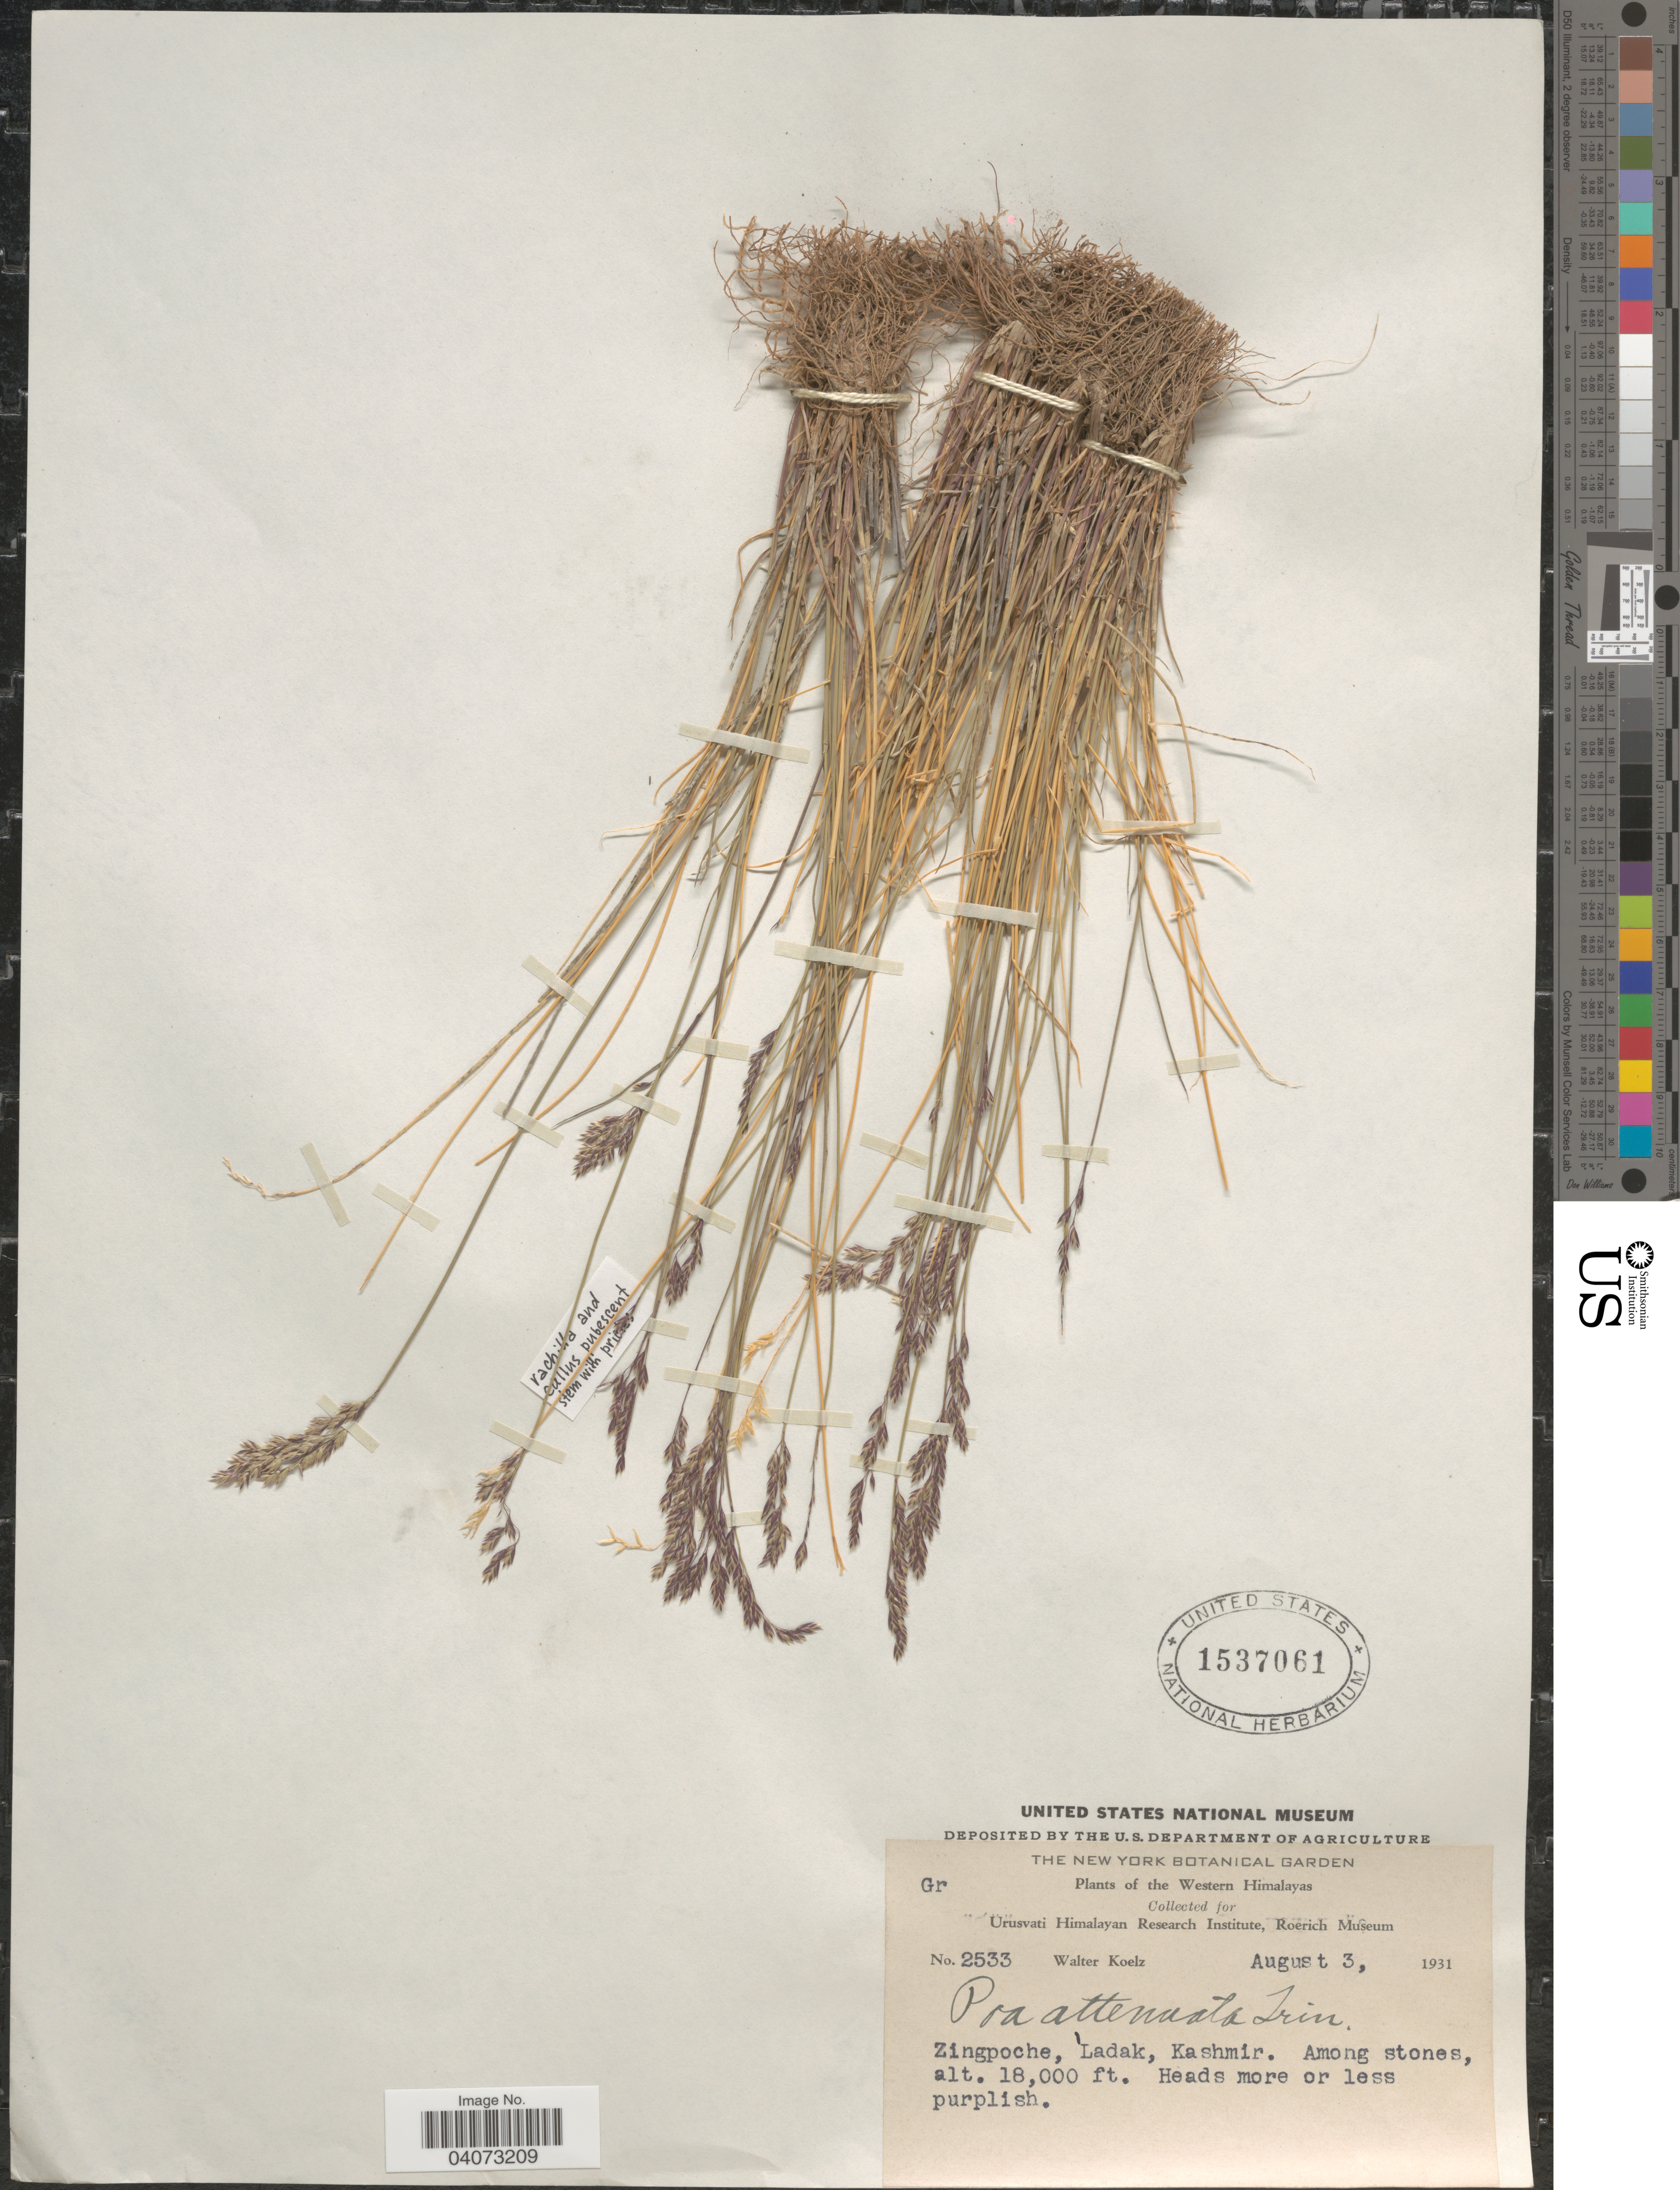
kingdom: Plantae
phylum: Tracheophyta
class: Liliopsida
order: Poales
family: Poaceae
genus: Poa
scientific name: Poa attenuata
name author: Trin.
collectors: W. N. Koelz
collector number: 2533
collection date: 1931-08-03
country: India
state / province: Ladakh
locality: The Western Himalayas. Zingpoche, Ladak, Kashmir.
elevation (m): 5486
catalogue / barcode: US 1537061